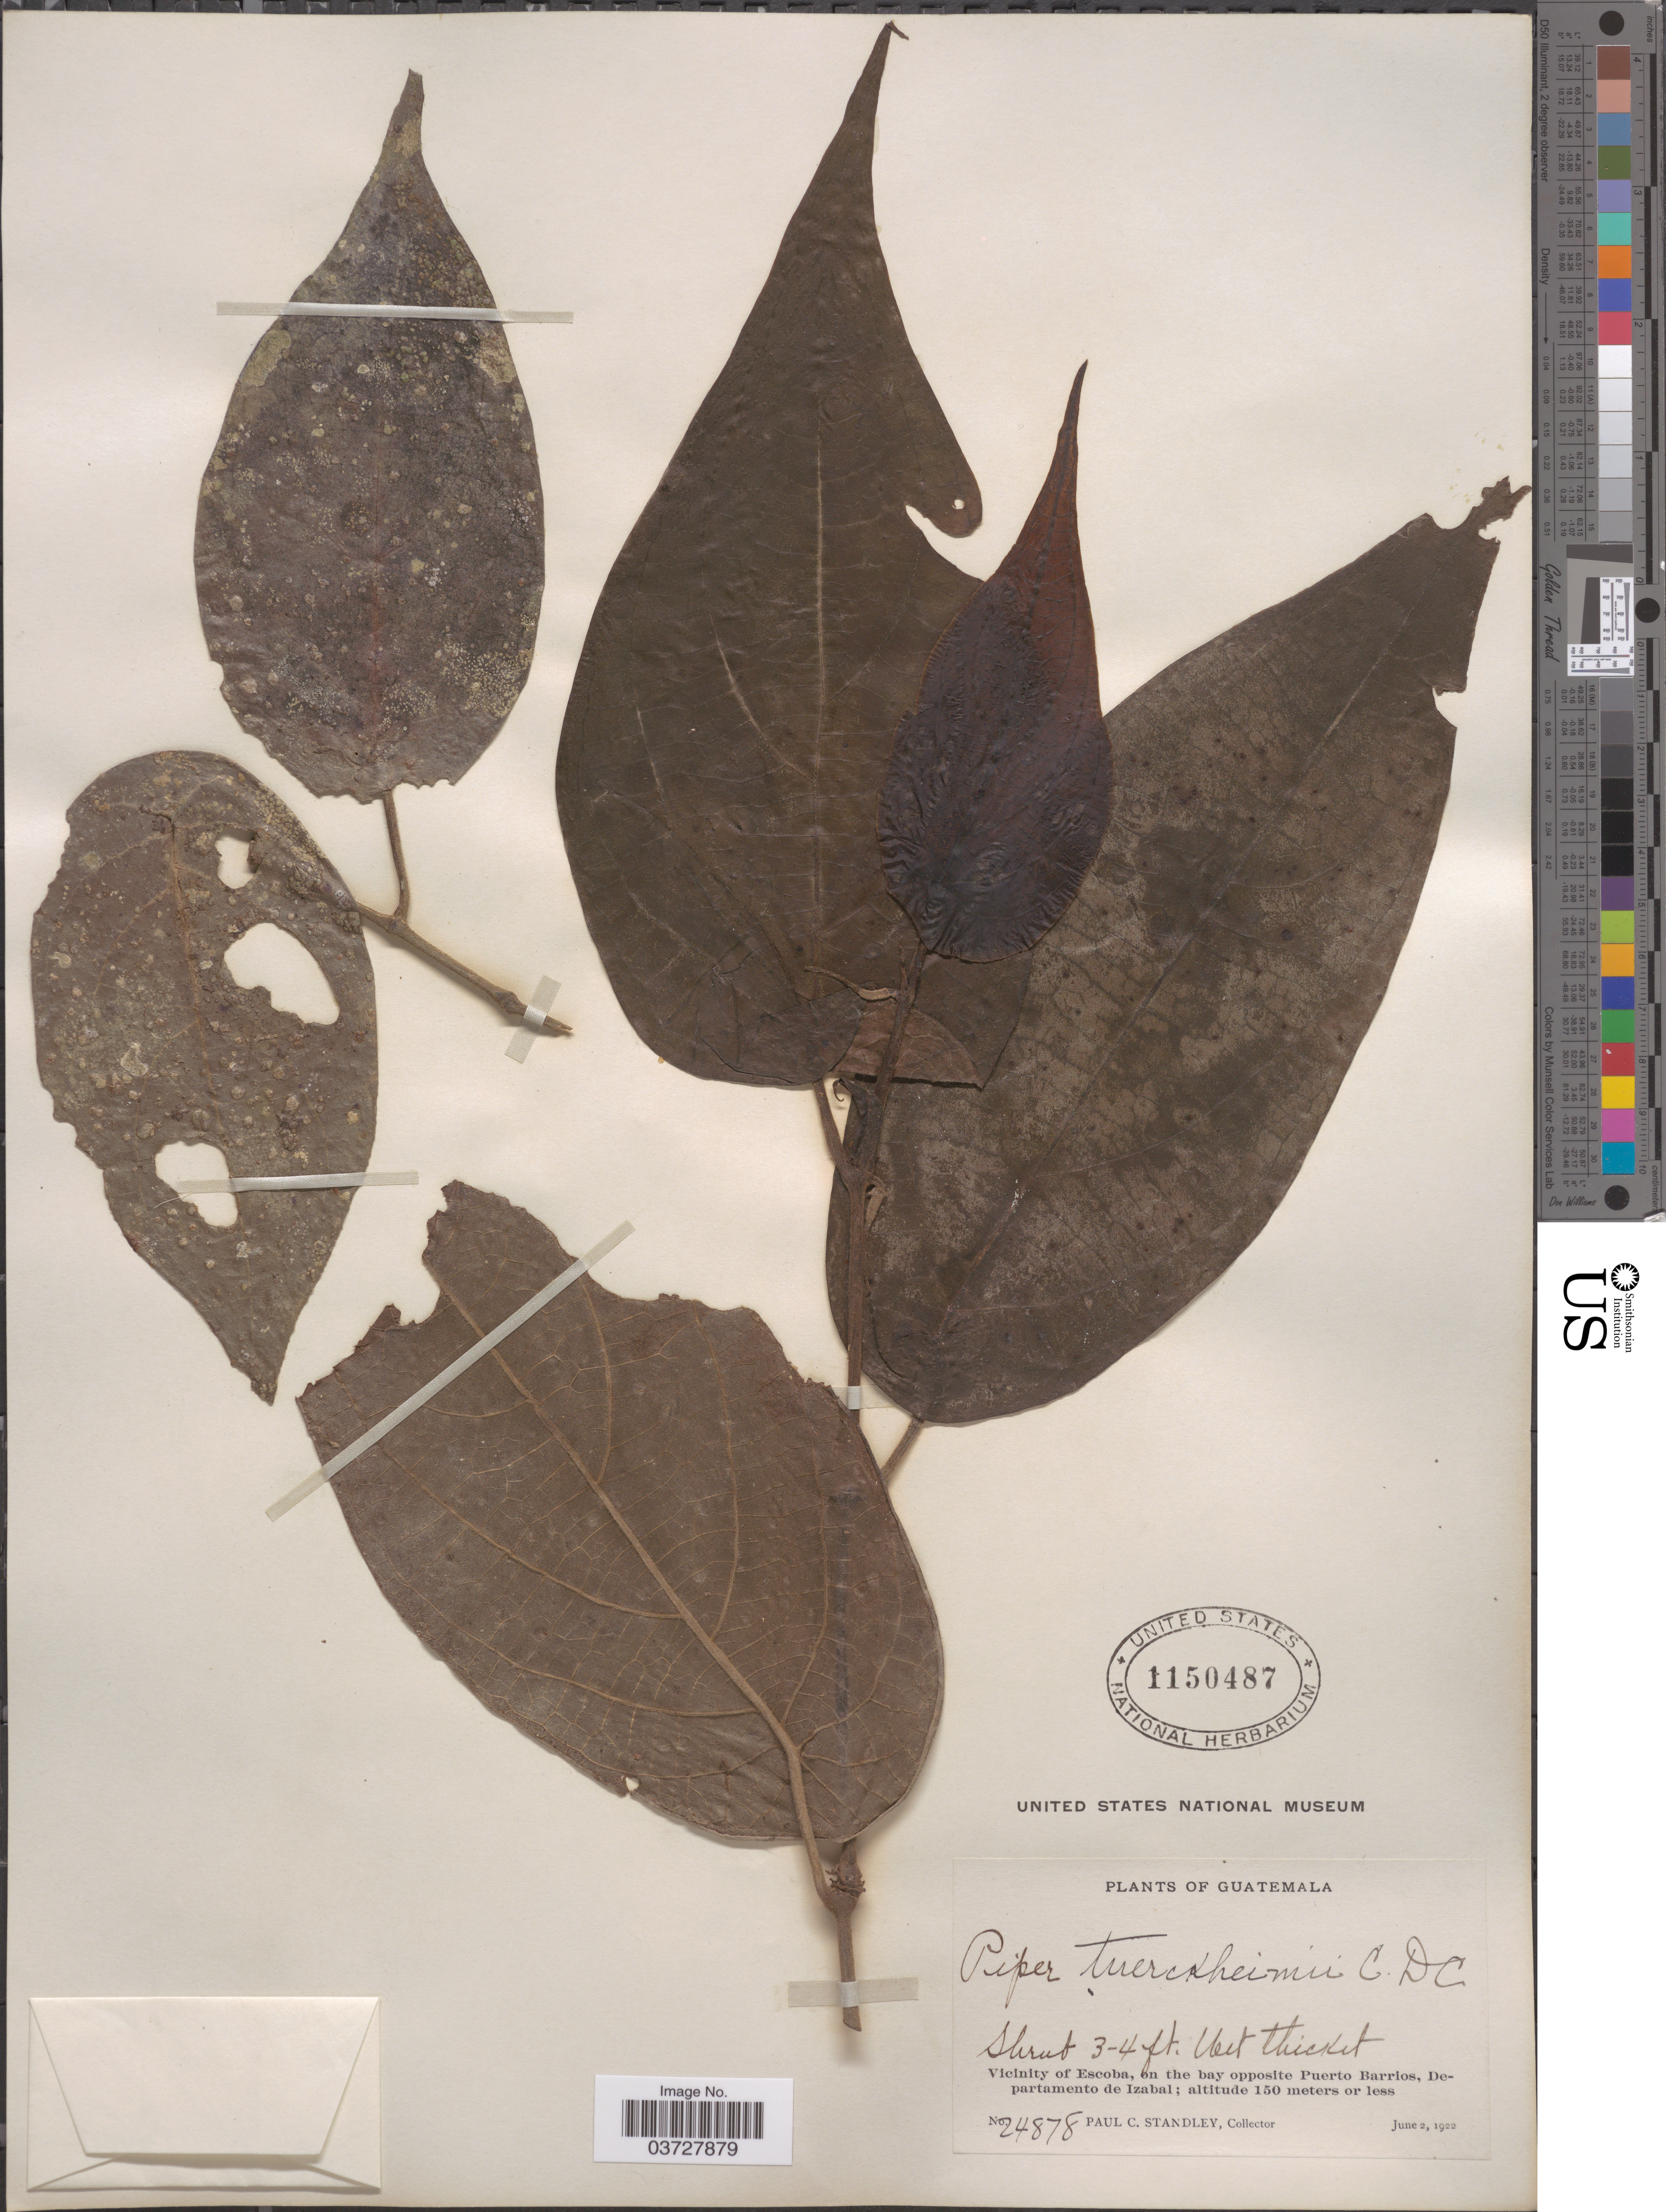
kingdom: Plantae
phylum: Tracheophyta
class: Magnoliopsida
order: Piperales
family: Piperaceae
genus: Piper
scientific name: Piper tuerckheimii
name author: C. DC.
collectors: P. C. Standley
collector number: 24878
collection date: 1922-06-02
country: Guatemala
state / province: Izabal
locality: Vicinity of Escoba, on the bay opposite Puerto Barrios, Departamento de Izabal.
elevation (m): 150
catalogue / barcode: US 1150487